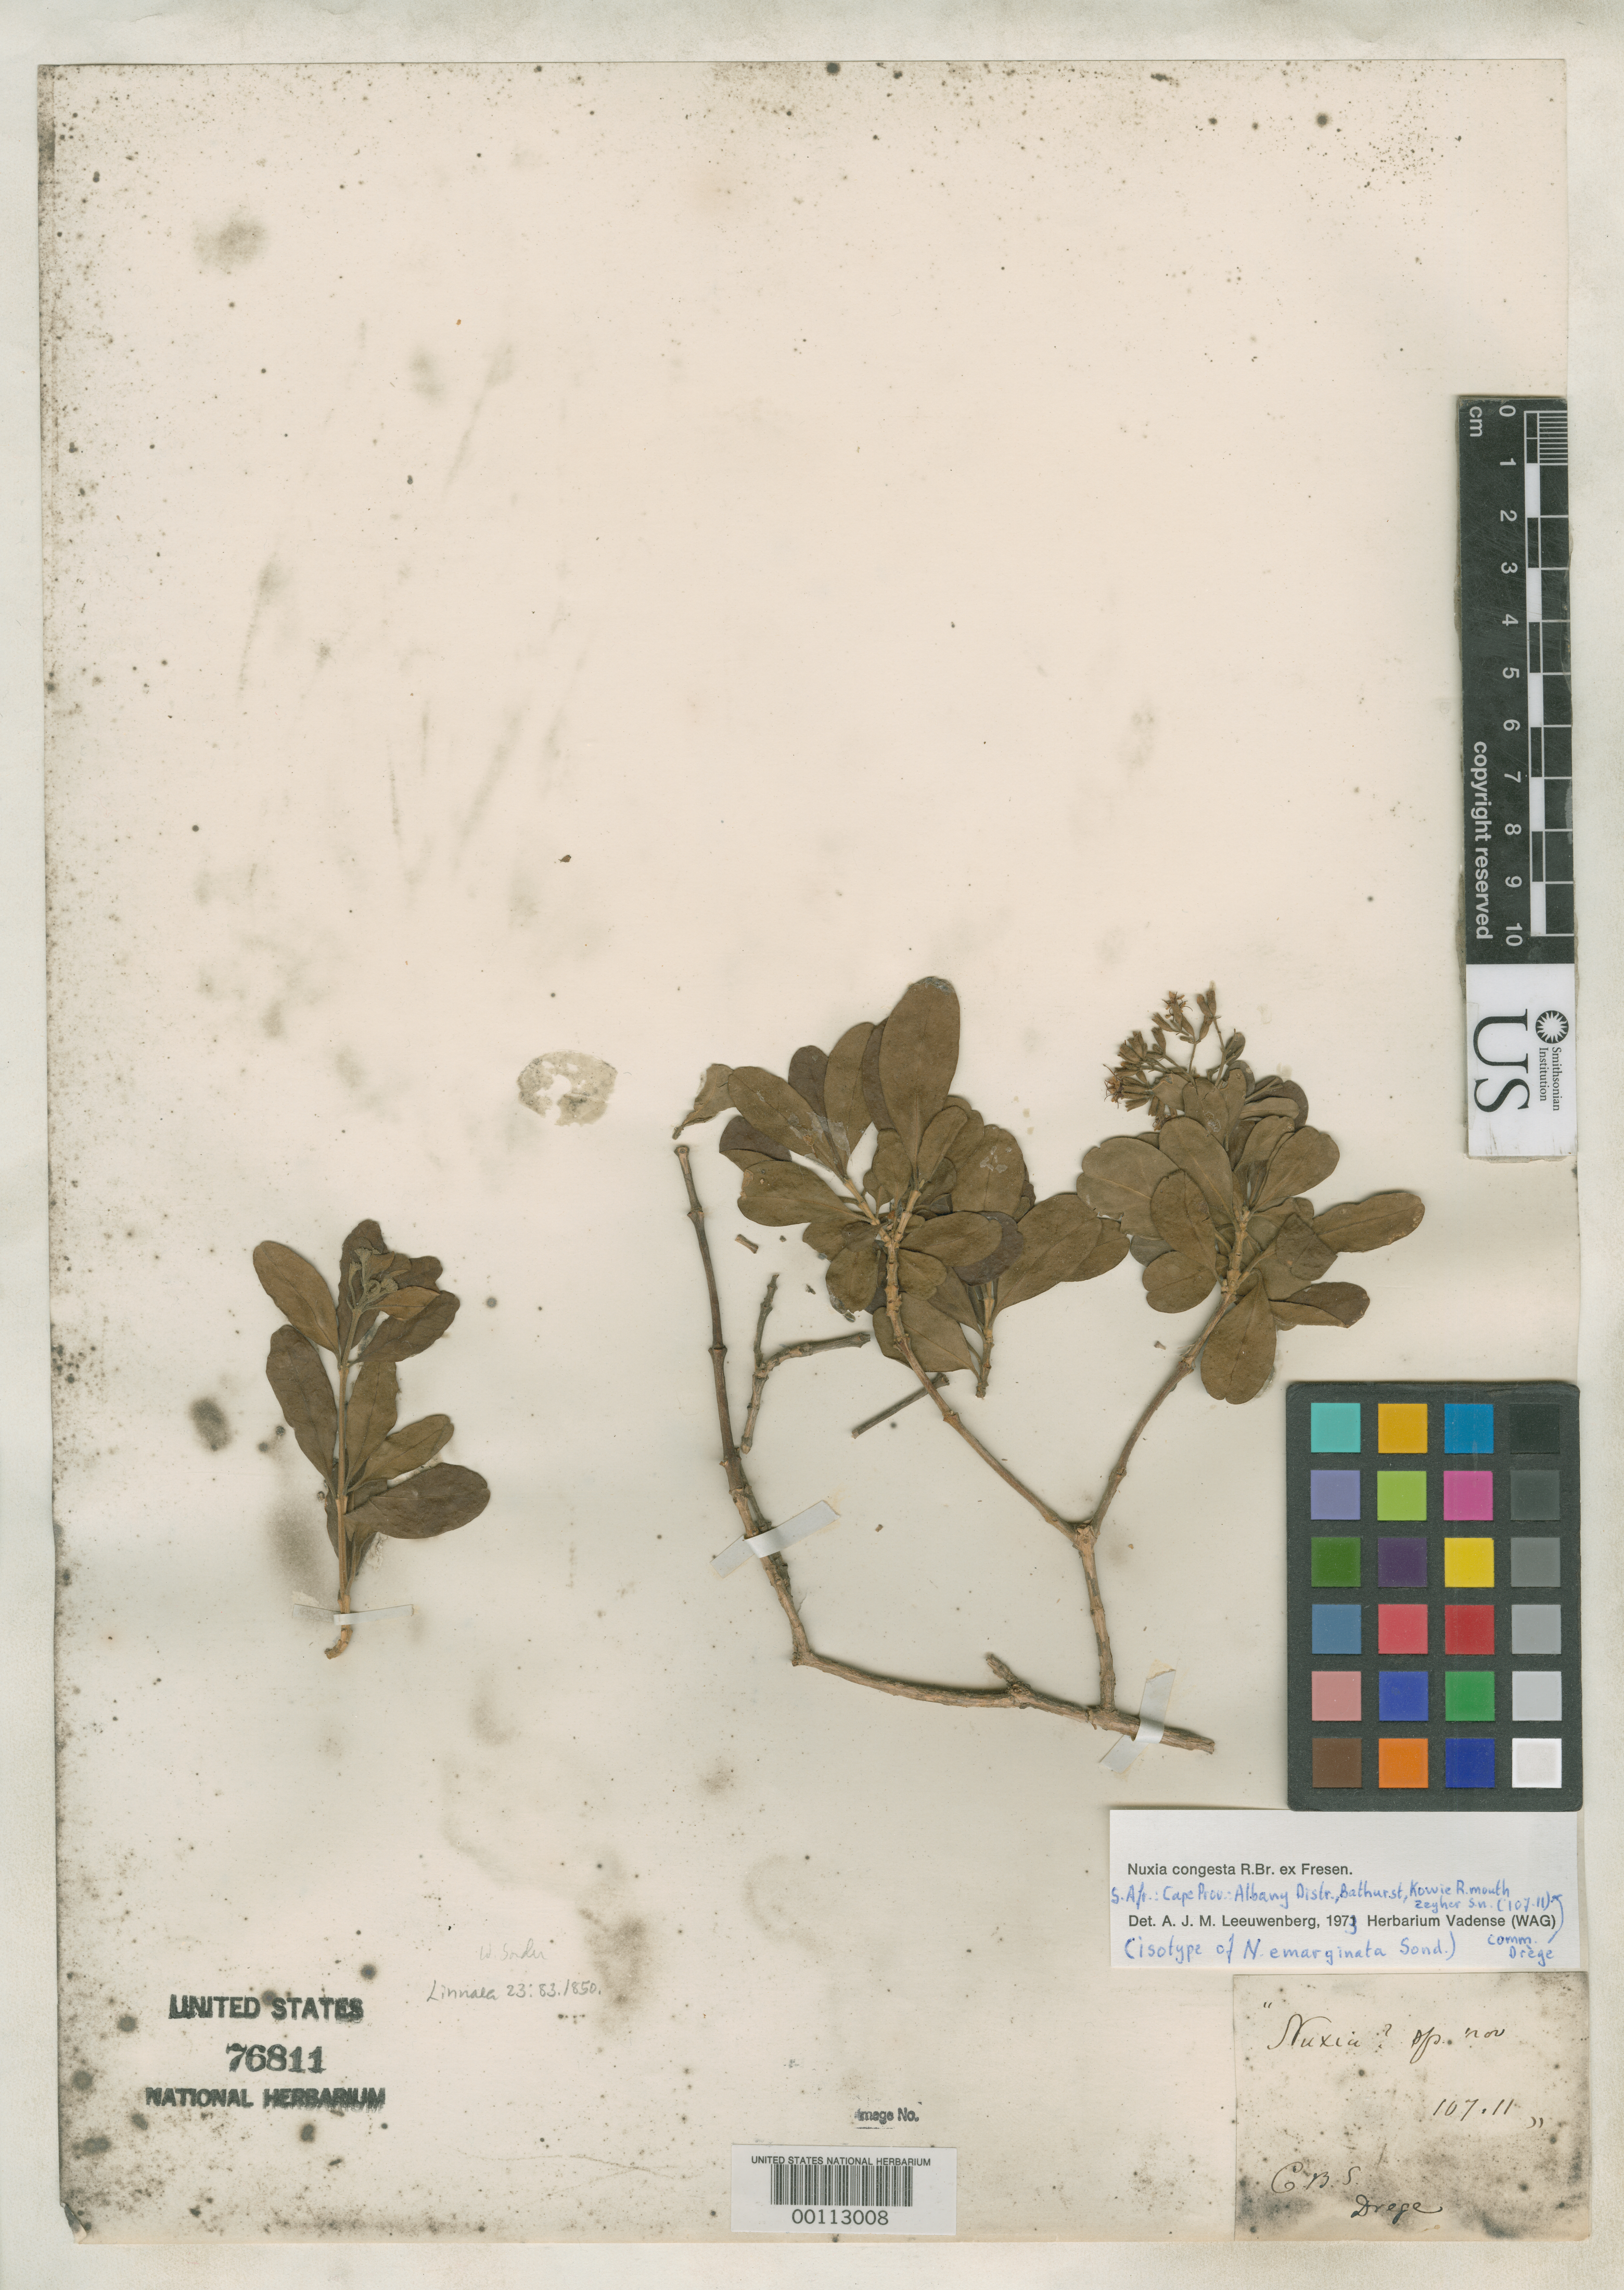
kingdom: Plantae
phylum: Tracheophyta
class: Magnoliopsida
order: Lamiales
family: Stilbaceae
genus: Nuxia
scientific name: Nuxia emarginata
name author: Sond.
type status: Isotype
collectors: C. F. Ecklon & C. Zeyher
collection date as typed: Nov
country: South Africa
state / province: Eastern Cape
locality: Bathurst. Kowie river mouth. Albany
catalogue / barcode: US 76811